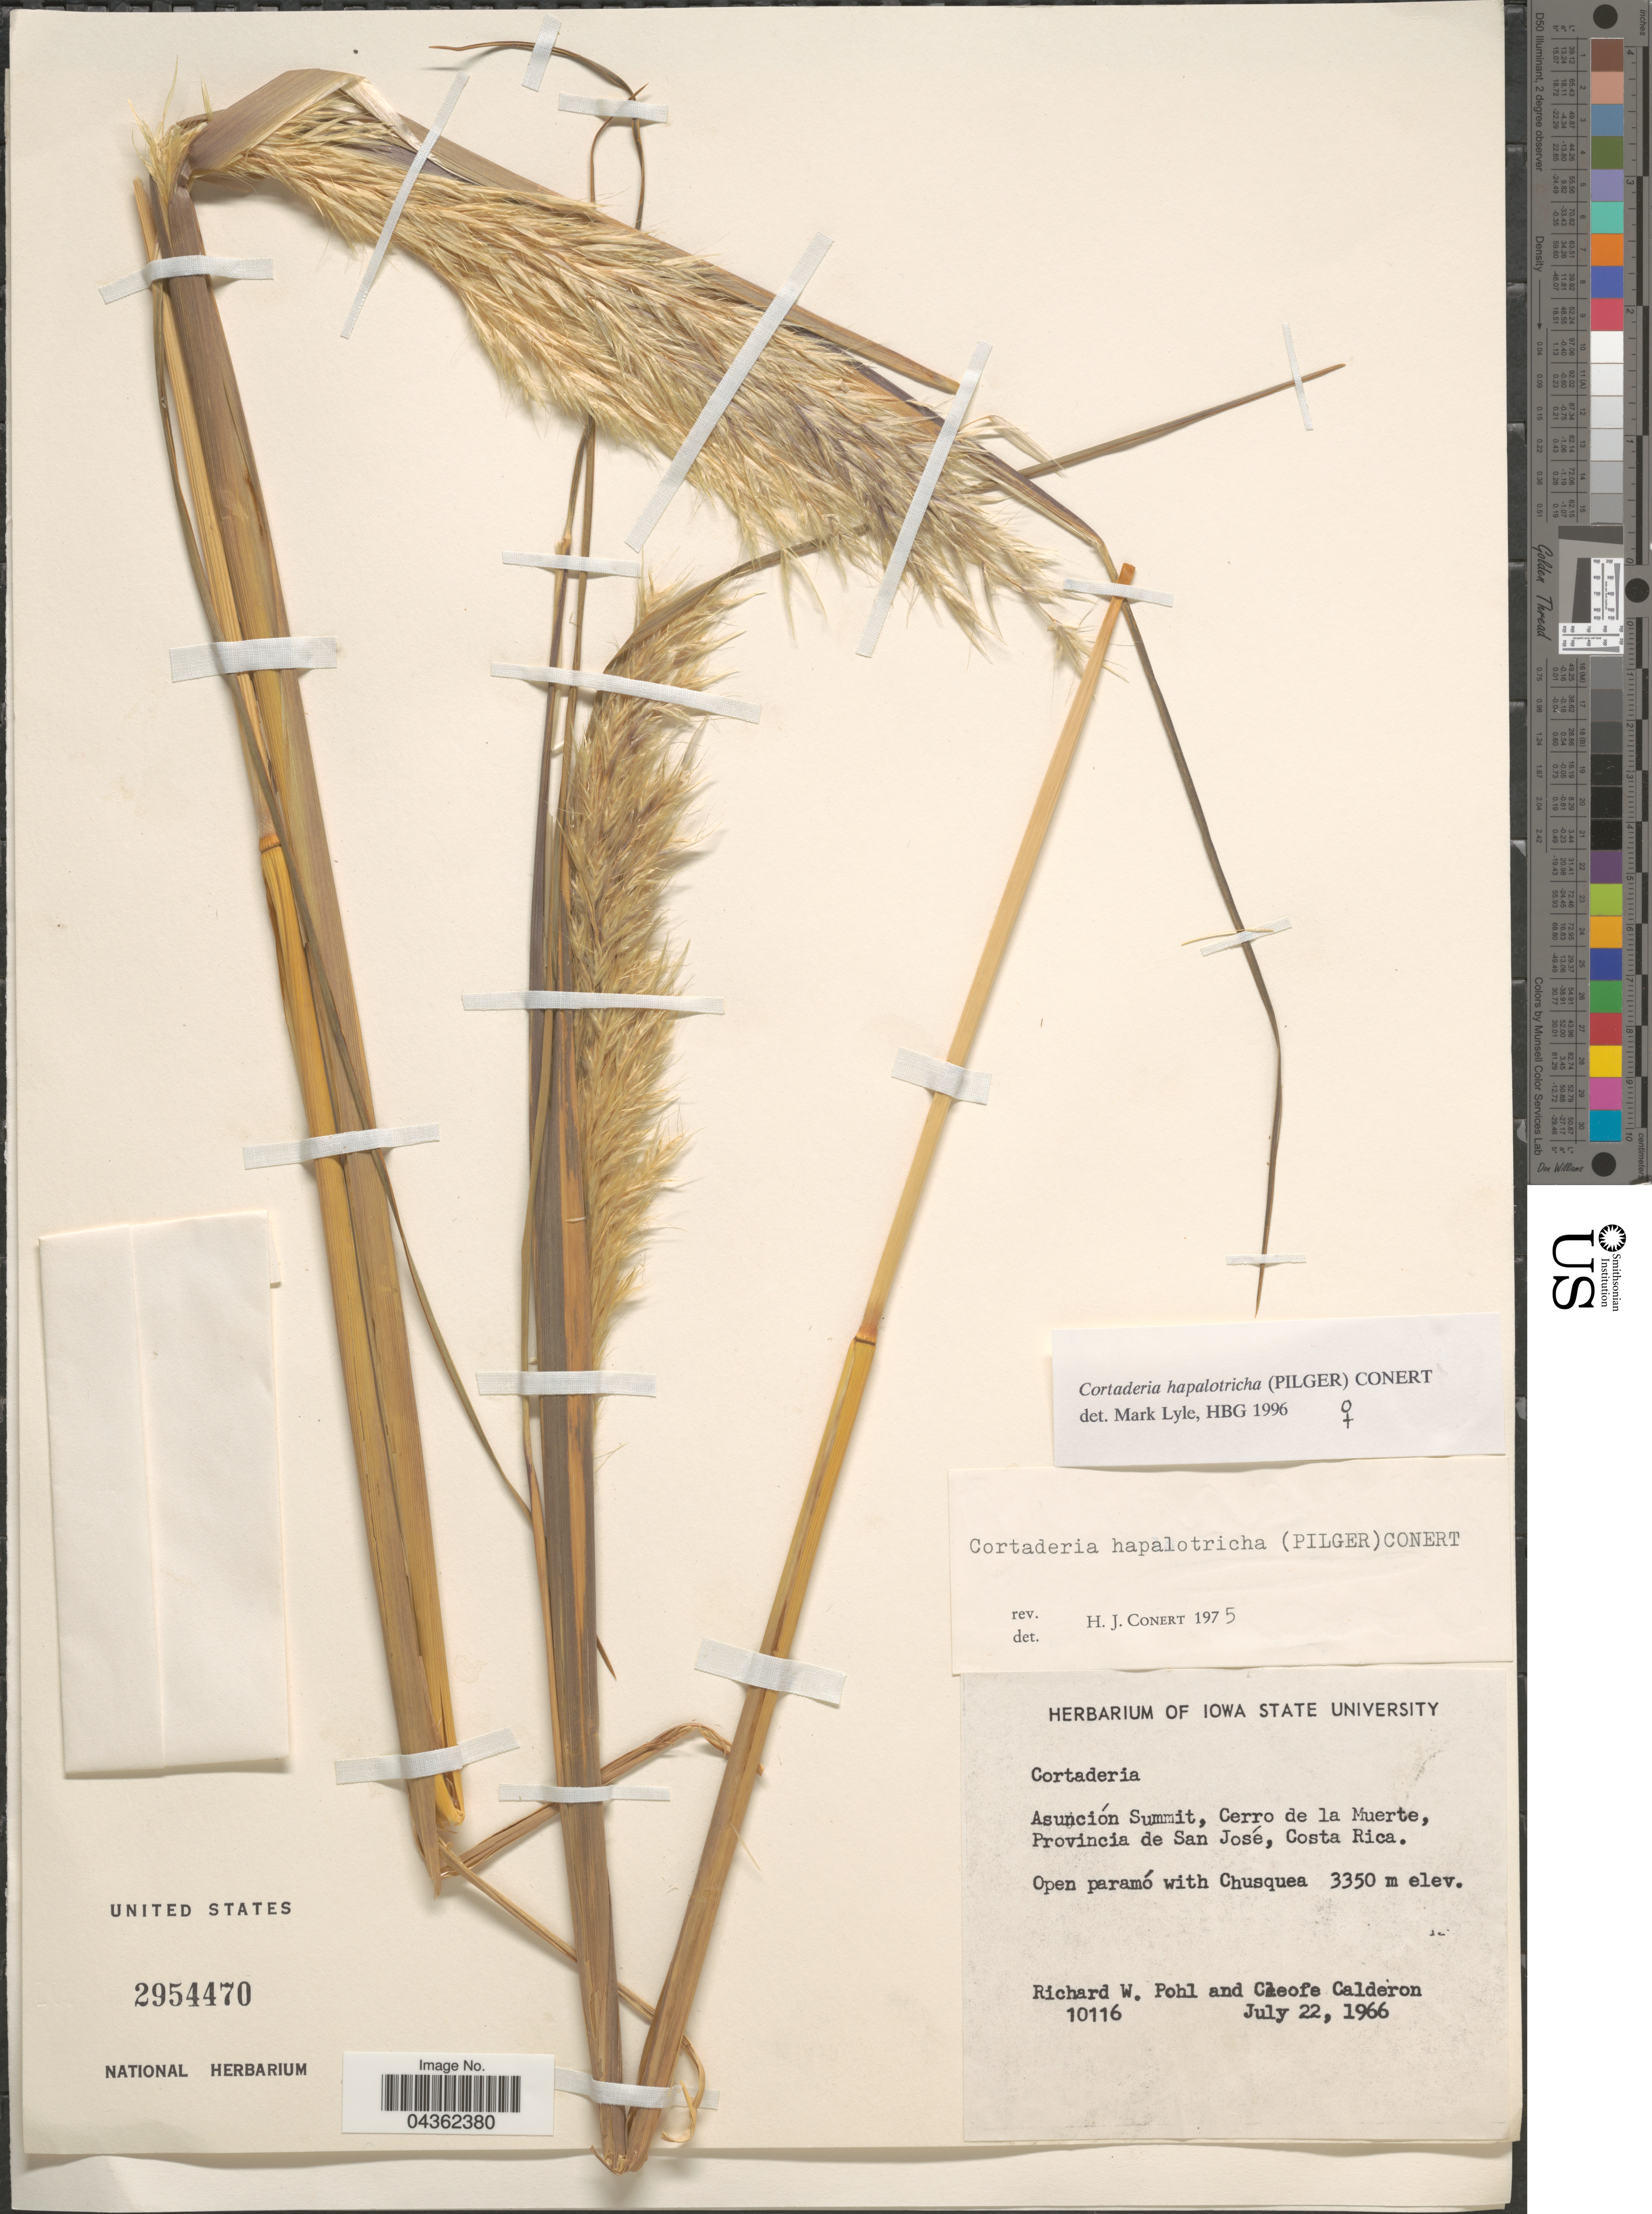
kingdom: Plantae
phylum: Tracheophyta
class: Liliopsida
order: Poales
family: Poaceae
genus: Cortaderia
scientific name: Cortaderia hapalotricha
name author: (Pilg.) Conert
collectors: R. W. Pohl & C. E. Calderón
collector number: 10116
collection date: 1966-07-22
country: Costa Rica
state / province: San José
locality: Asunción Summit, Cerro de la Muerte.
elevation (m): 3350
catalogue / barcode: US 2954470